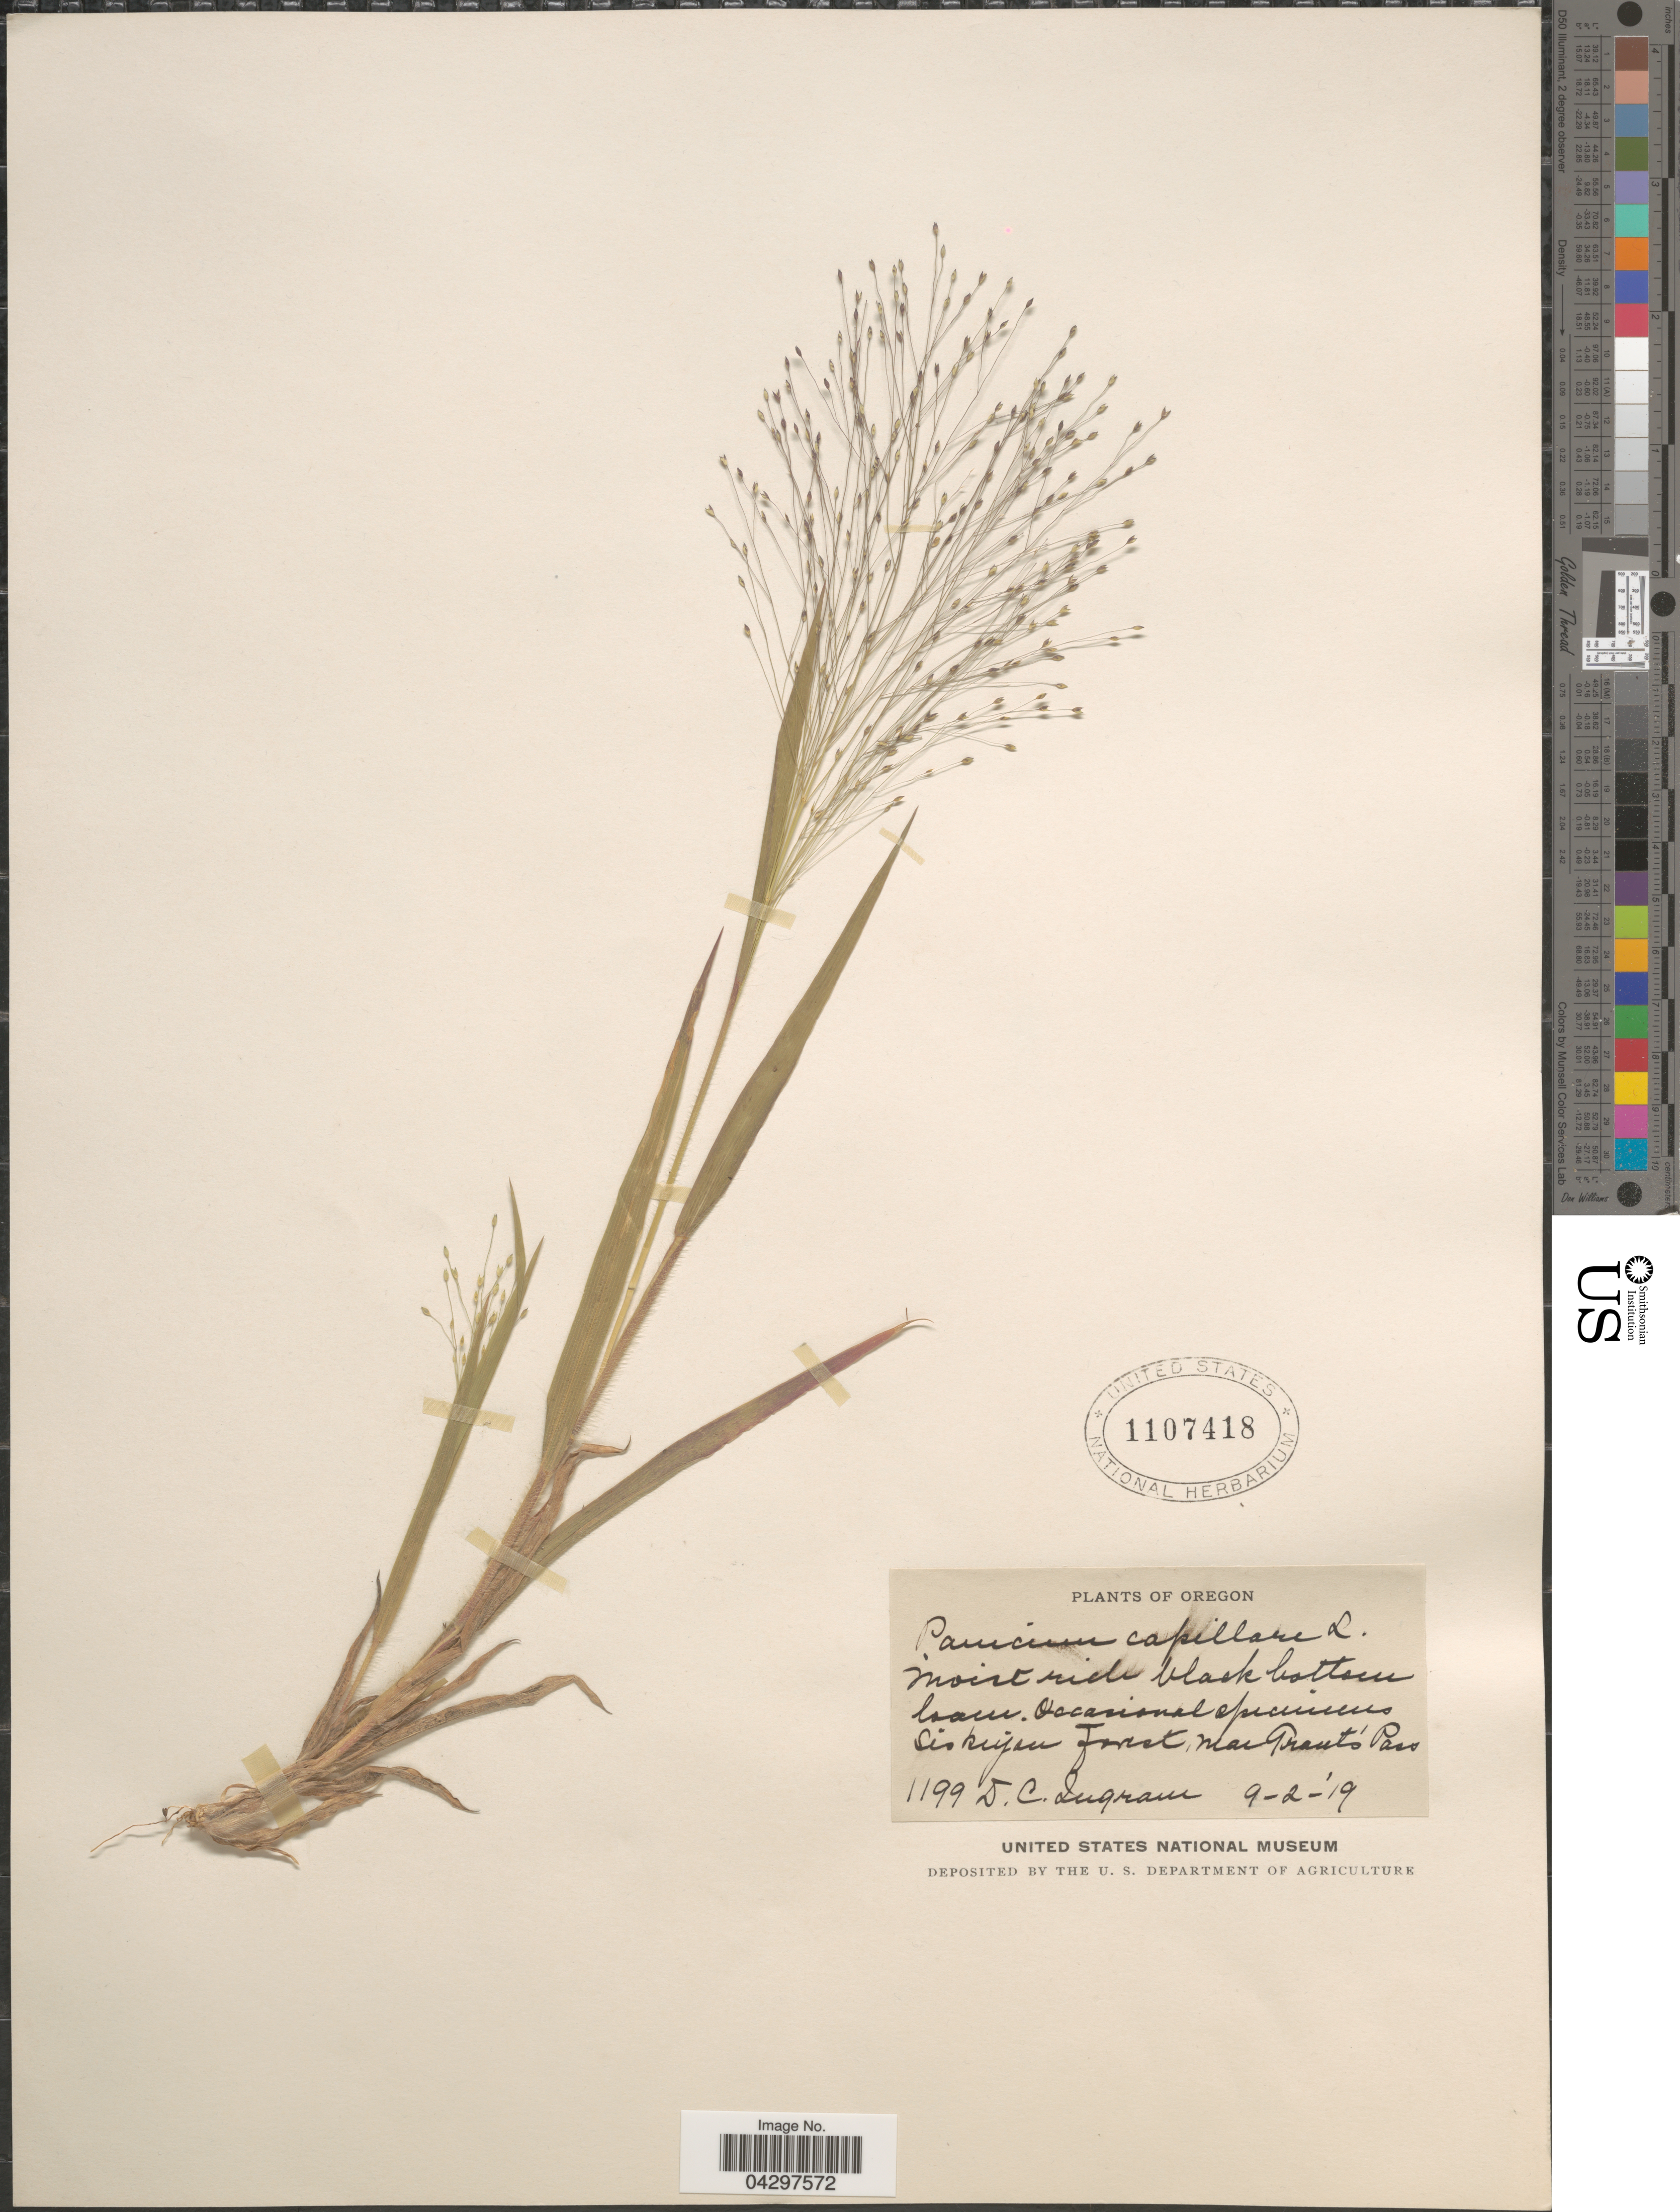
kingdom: Plantae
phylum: Tracheophyta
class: Liliopsida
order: Poales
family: Poaceae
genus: Panicum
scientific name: Panicum capillare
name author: L.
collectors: D. C. Ingram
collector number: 1199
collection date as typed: Transcribed d/m/y: 2/9/19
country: United States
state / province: Oregon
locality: Siskiyou Forest, near Grant's Pass.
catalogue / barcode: US 1107418